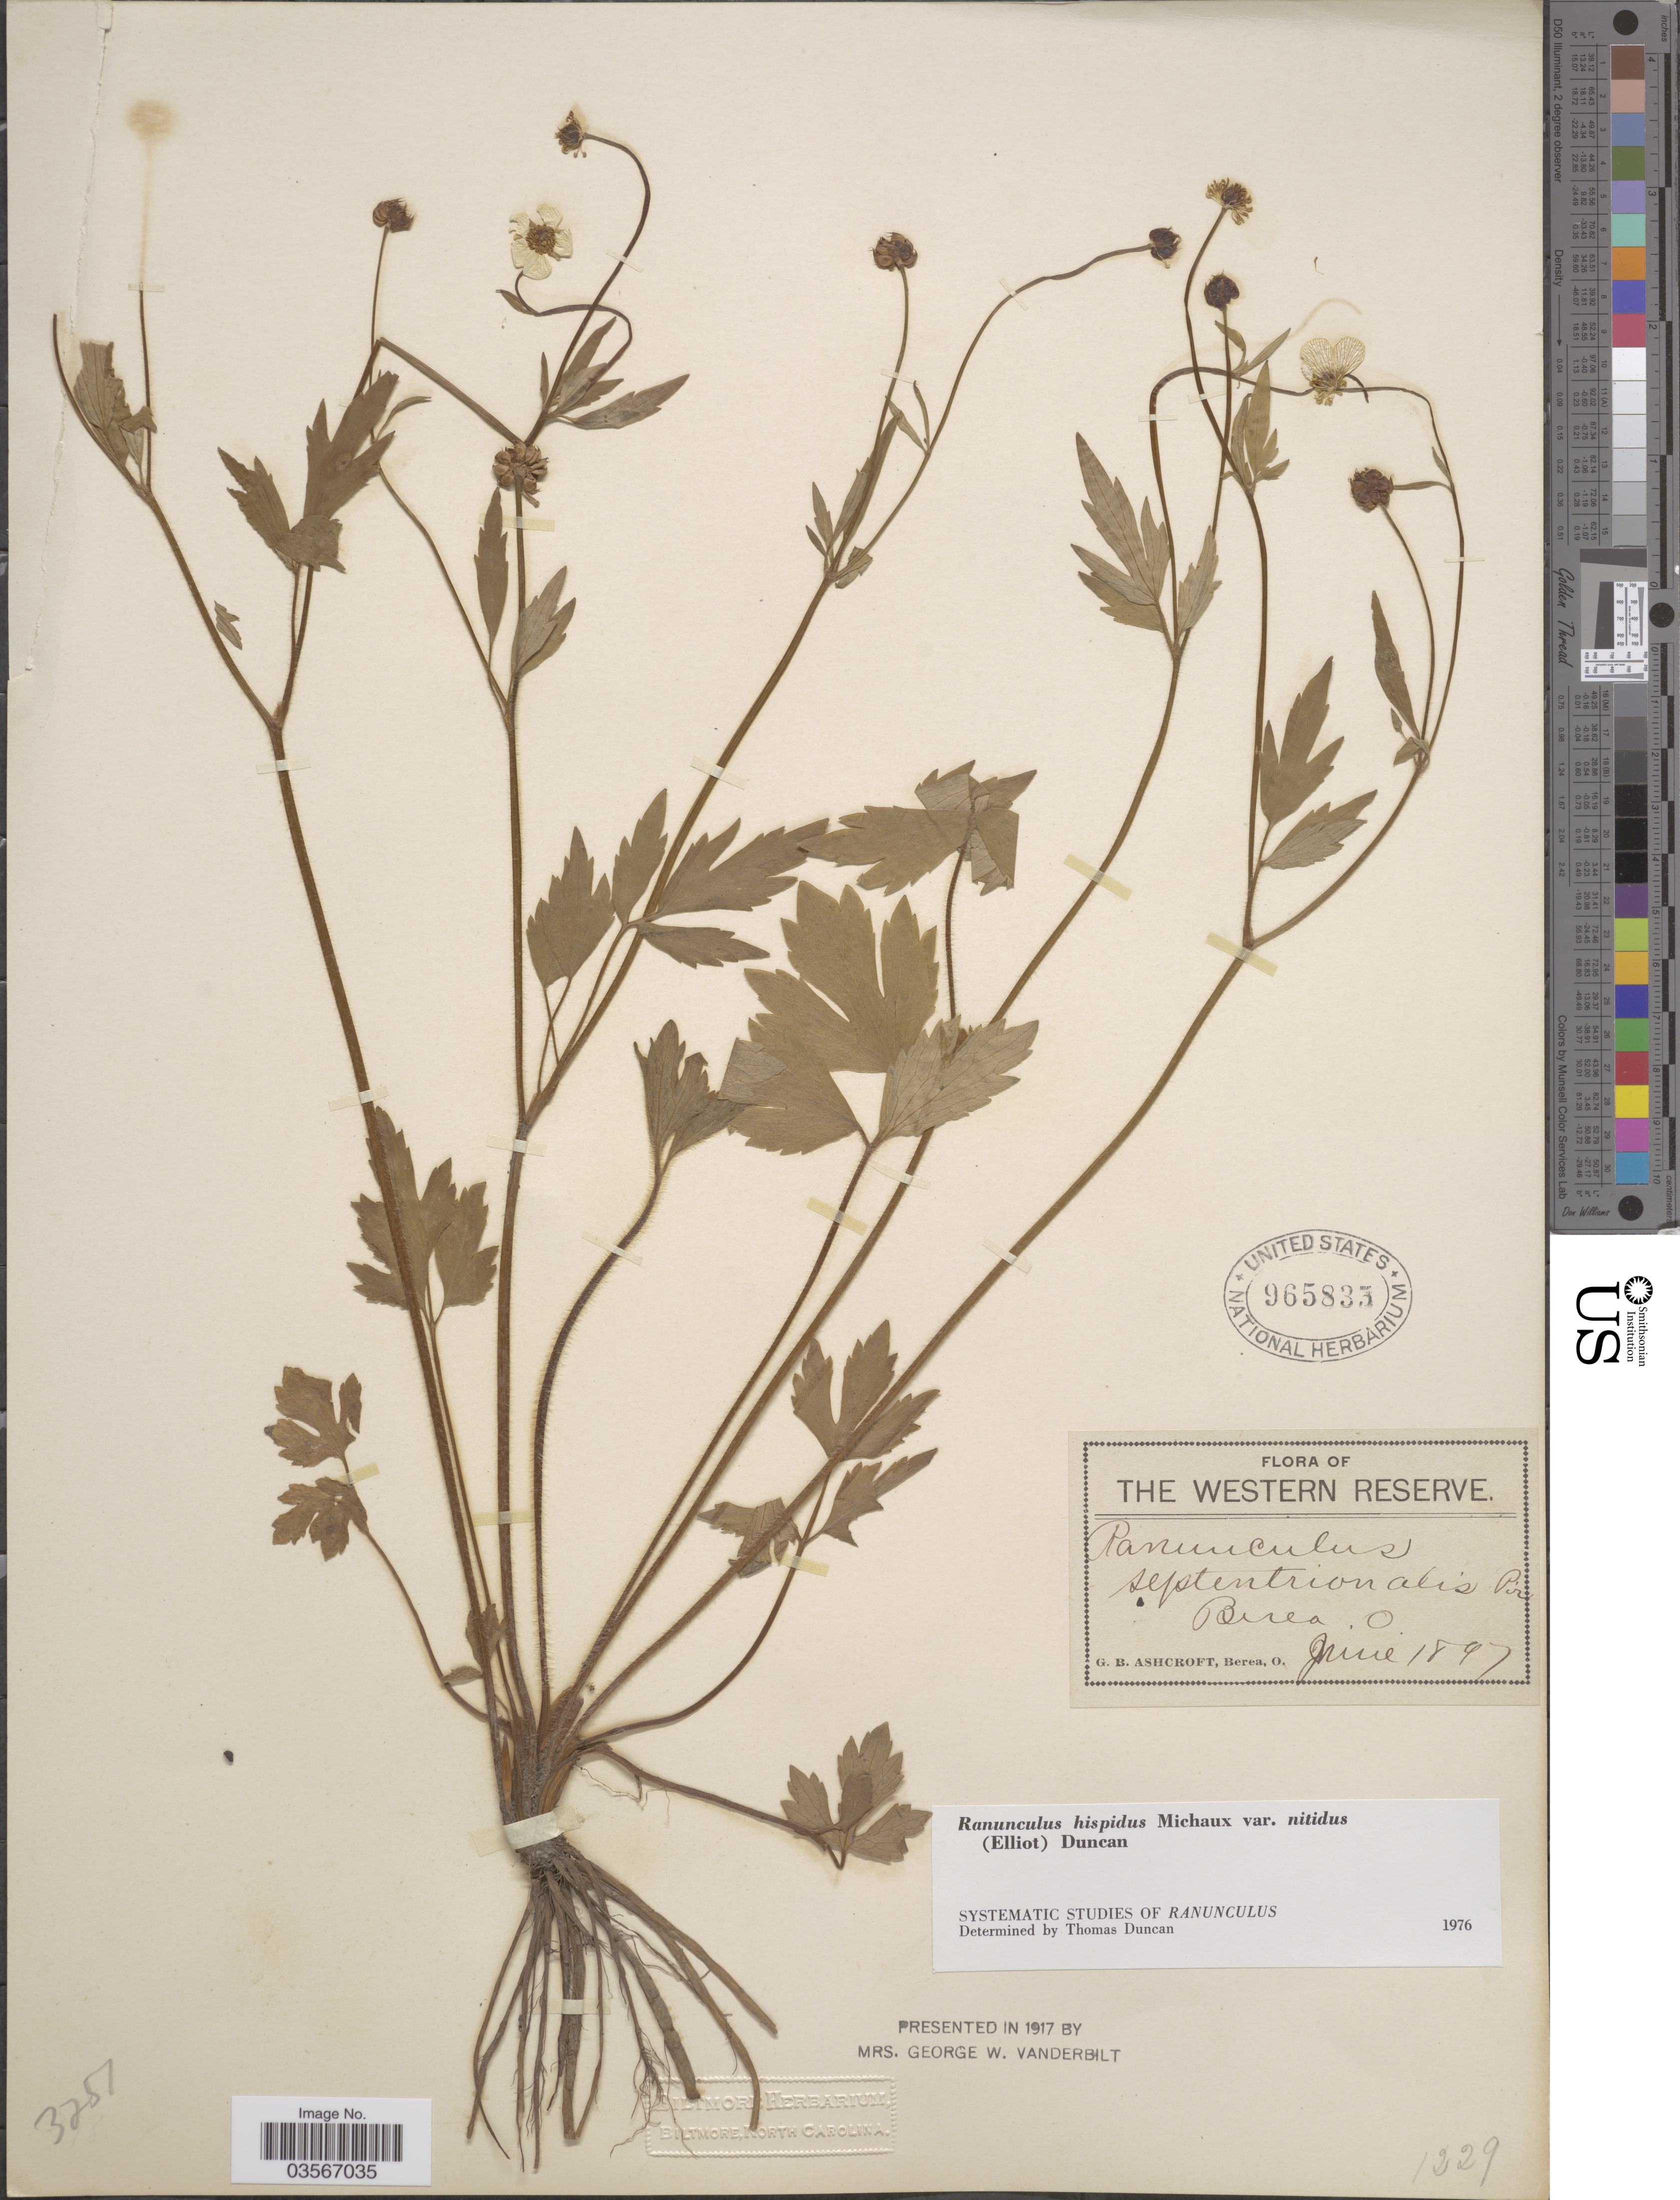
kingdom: Plantae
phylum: Tracheophyta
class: Magnoliopsida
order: Ranunculales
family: Ranunculaceae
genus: Ranunculus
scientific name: Ranunculus hispidus var. nitidus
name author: (Chapm.) T. Duncan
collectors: G. Ashcroft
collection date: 1897-06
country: United States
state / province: Ohio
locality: The Western Reserve. Berea.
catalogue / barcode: US 965835